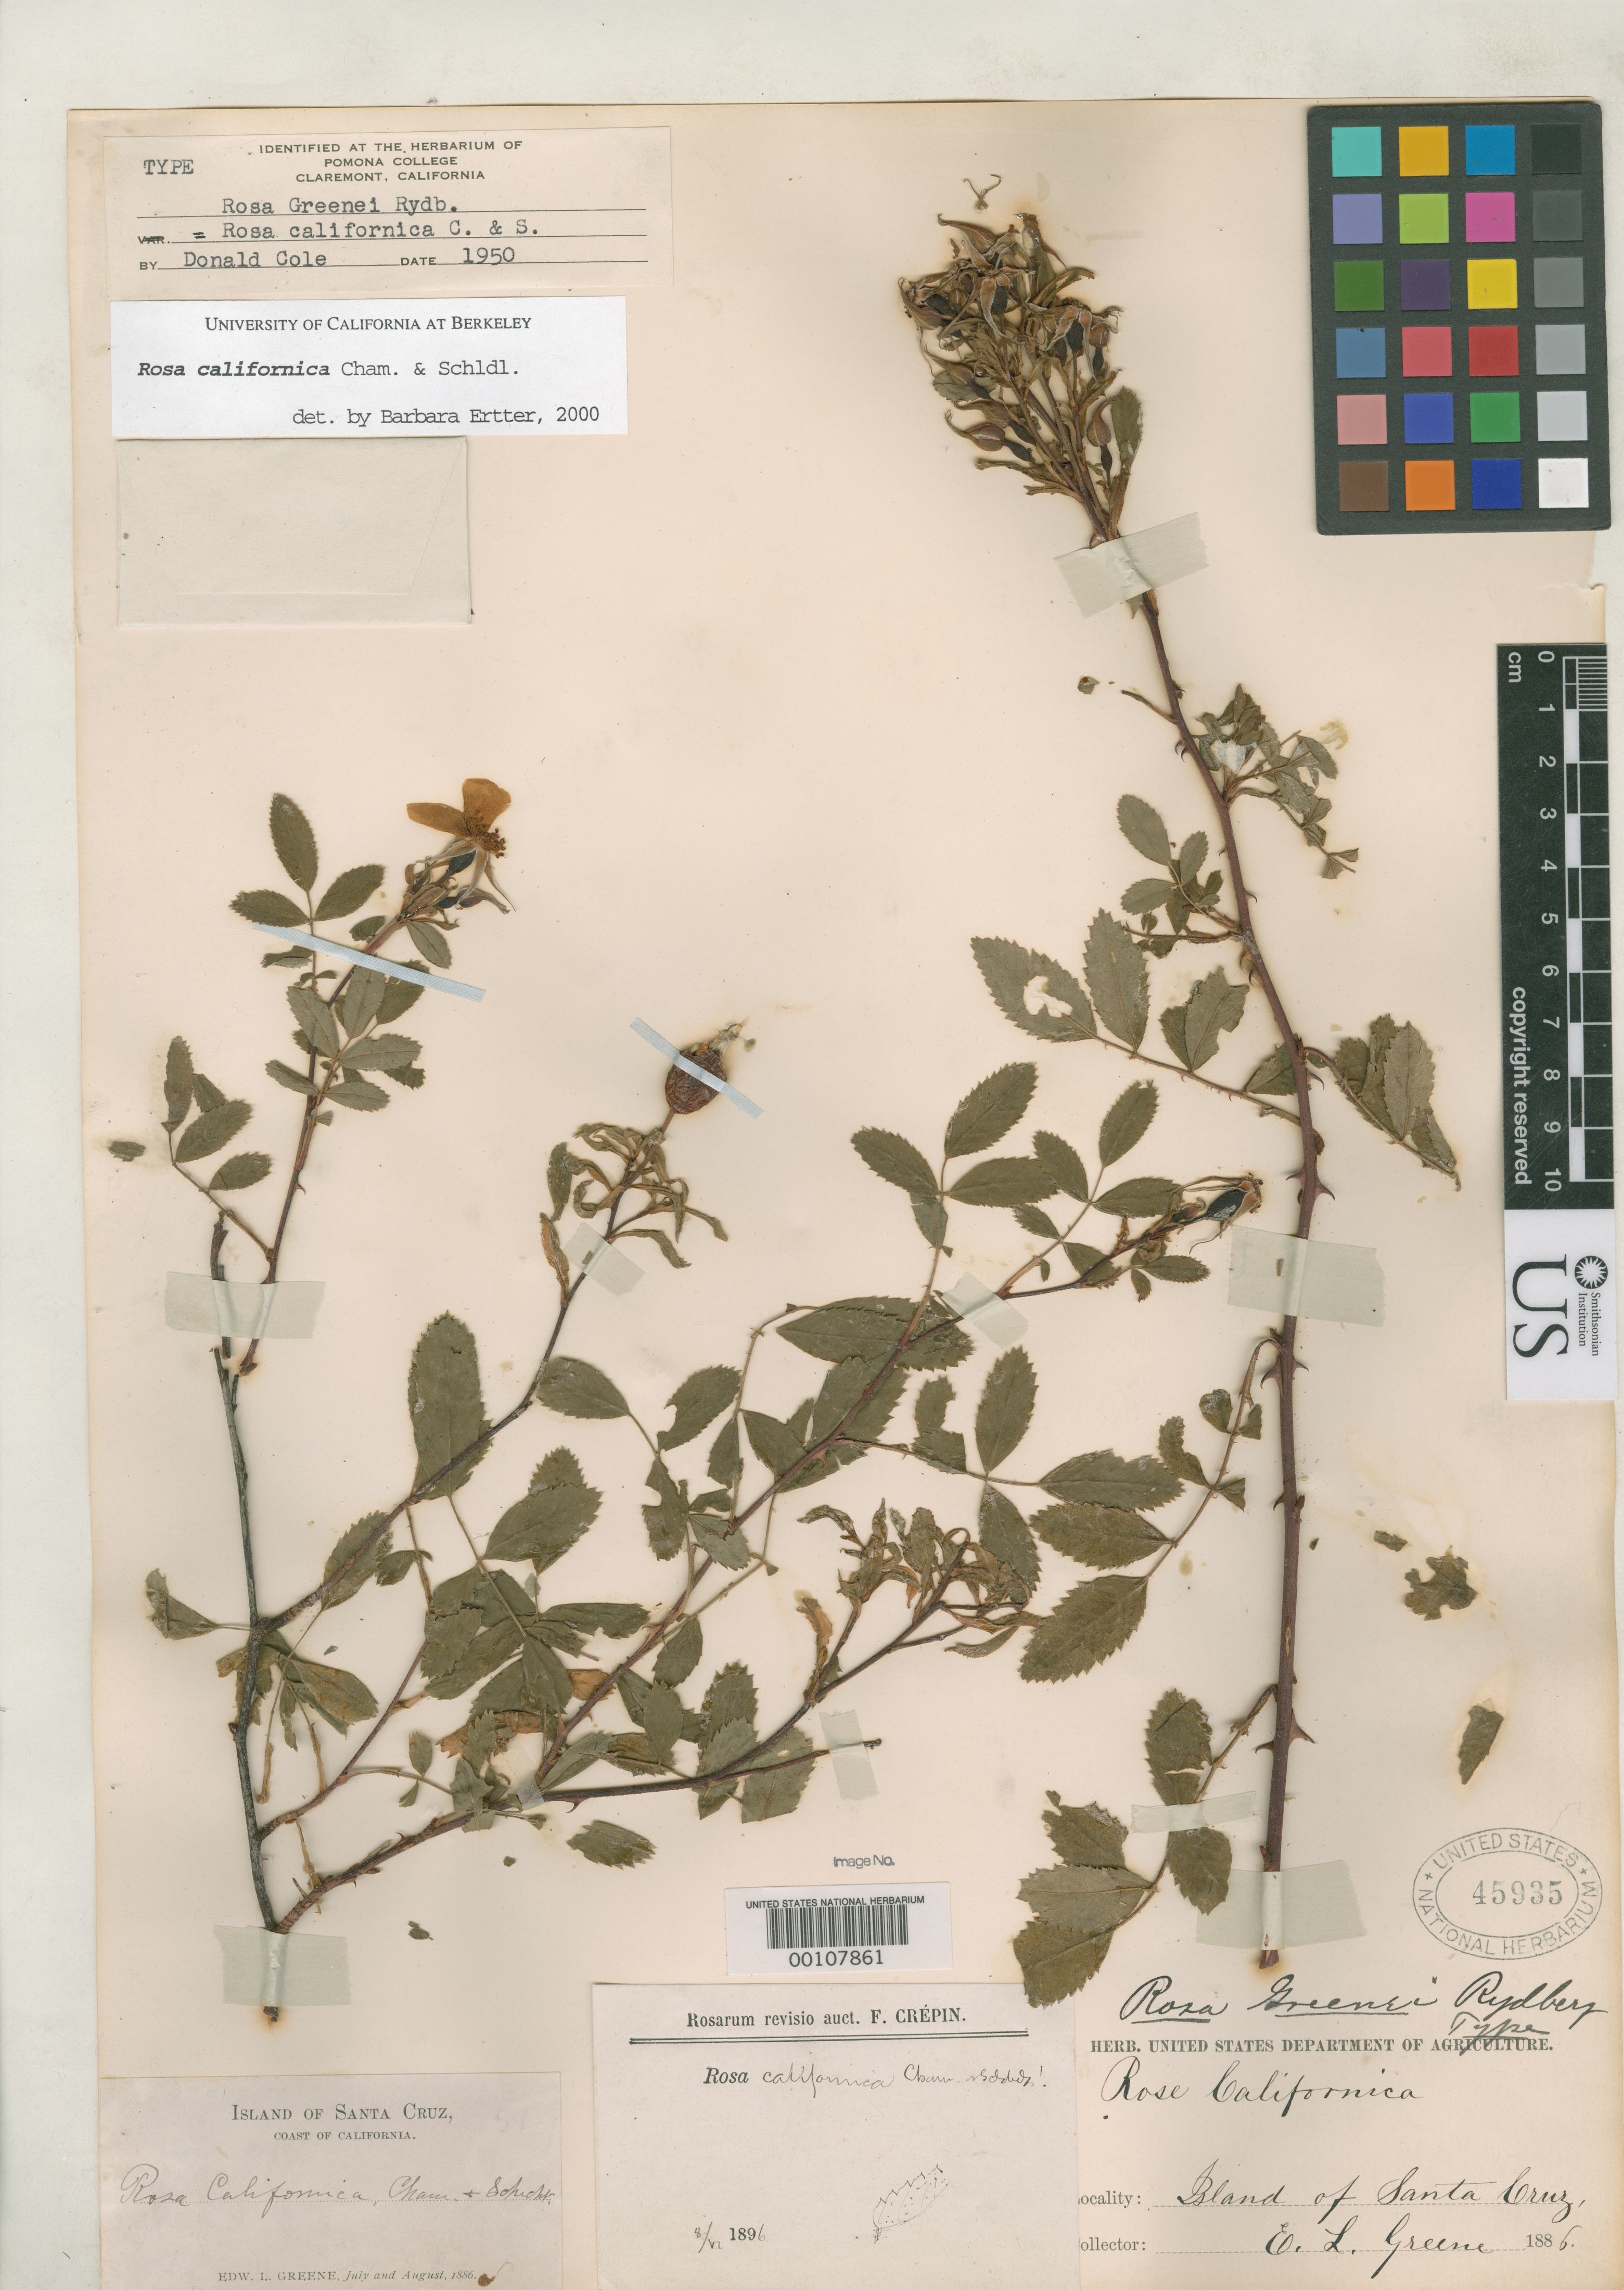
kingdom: Plantae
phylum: Tracheophyta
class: Magnoliopsida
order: Rosales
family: Rosaceae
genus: Rosa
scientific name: Rosa greenei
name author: Rydb.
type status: Holotype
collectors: E. L. Greene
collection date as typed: Jul 1886 to -- Aug 1886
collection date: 1886-07/1886-08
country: United States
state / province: California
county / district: Santa Barbara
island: Santa Cruz Island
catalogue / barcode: US 45935